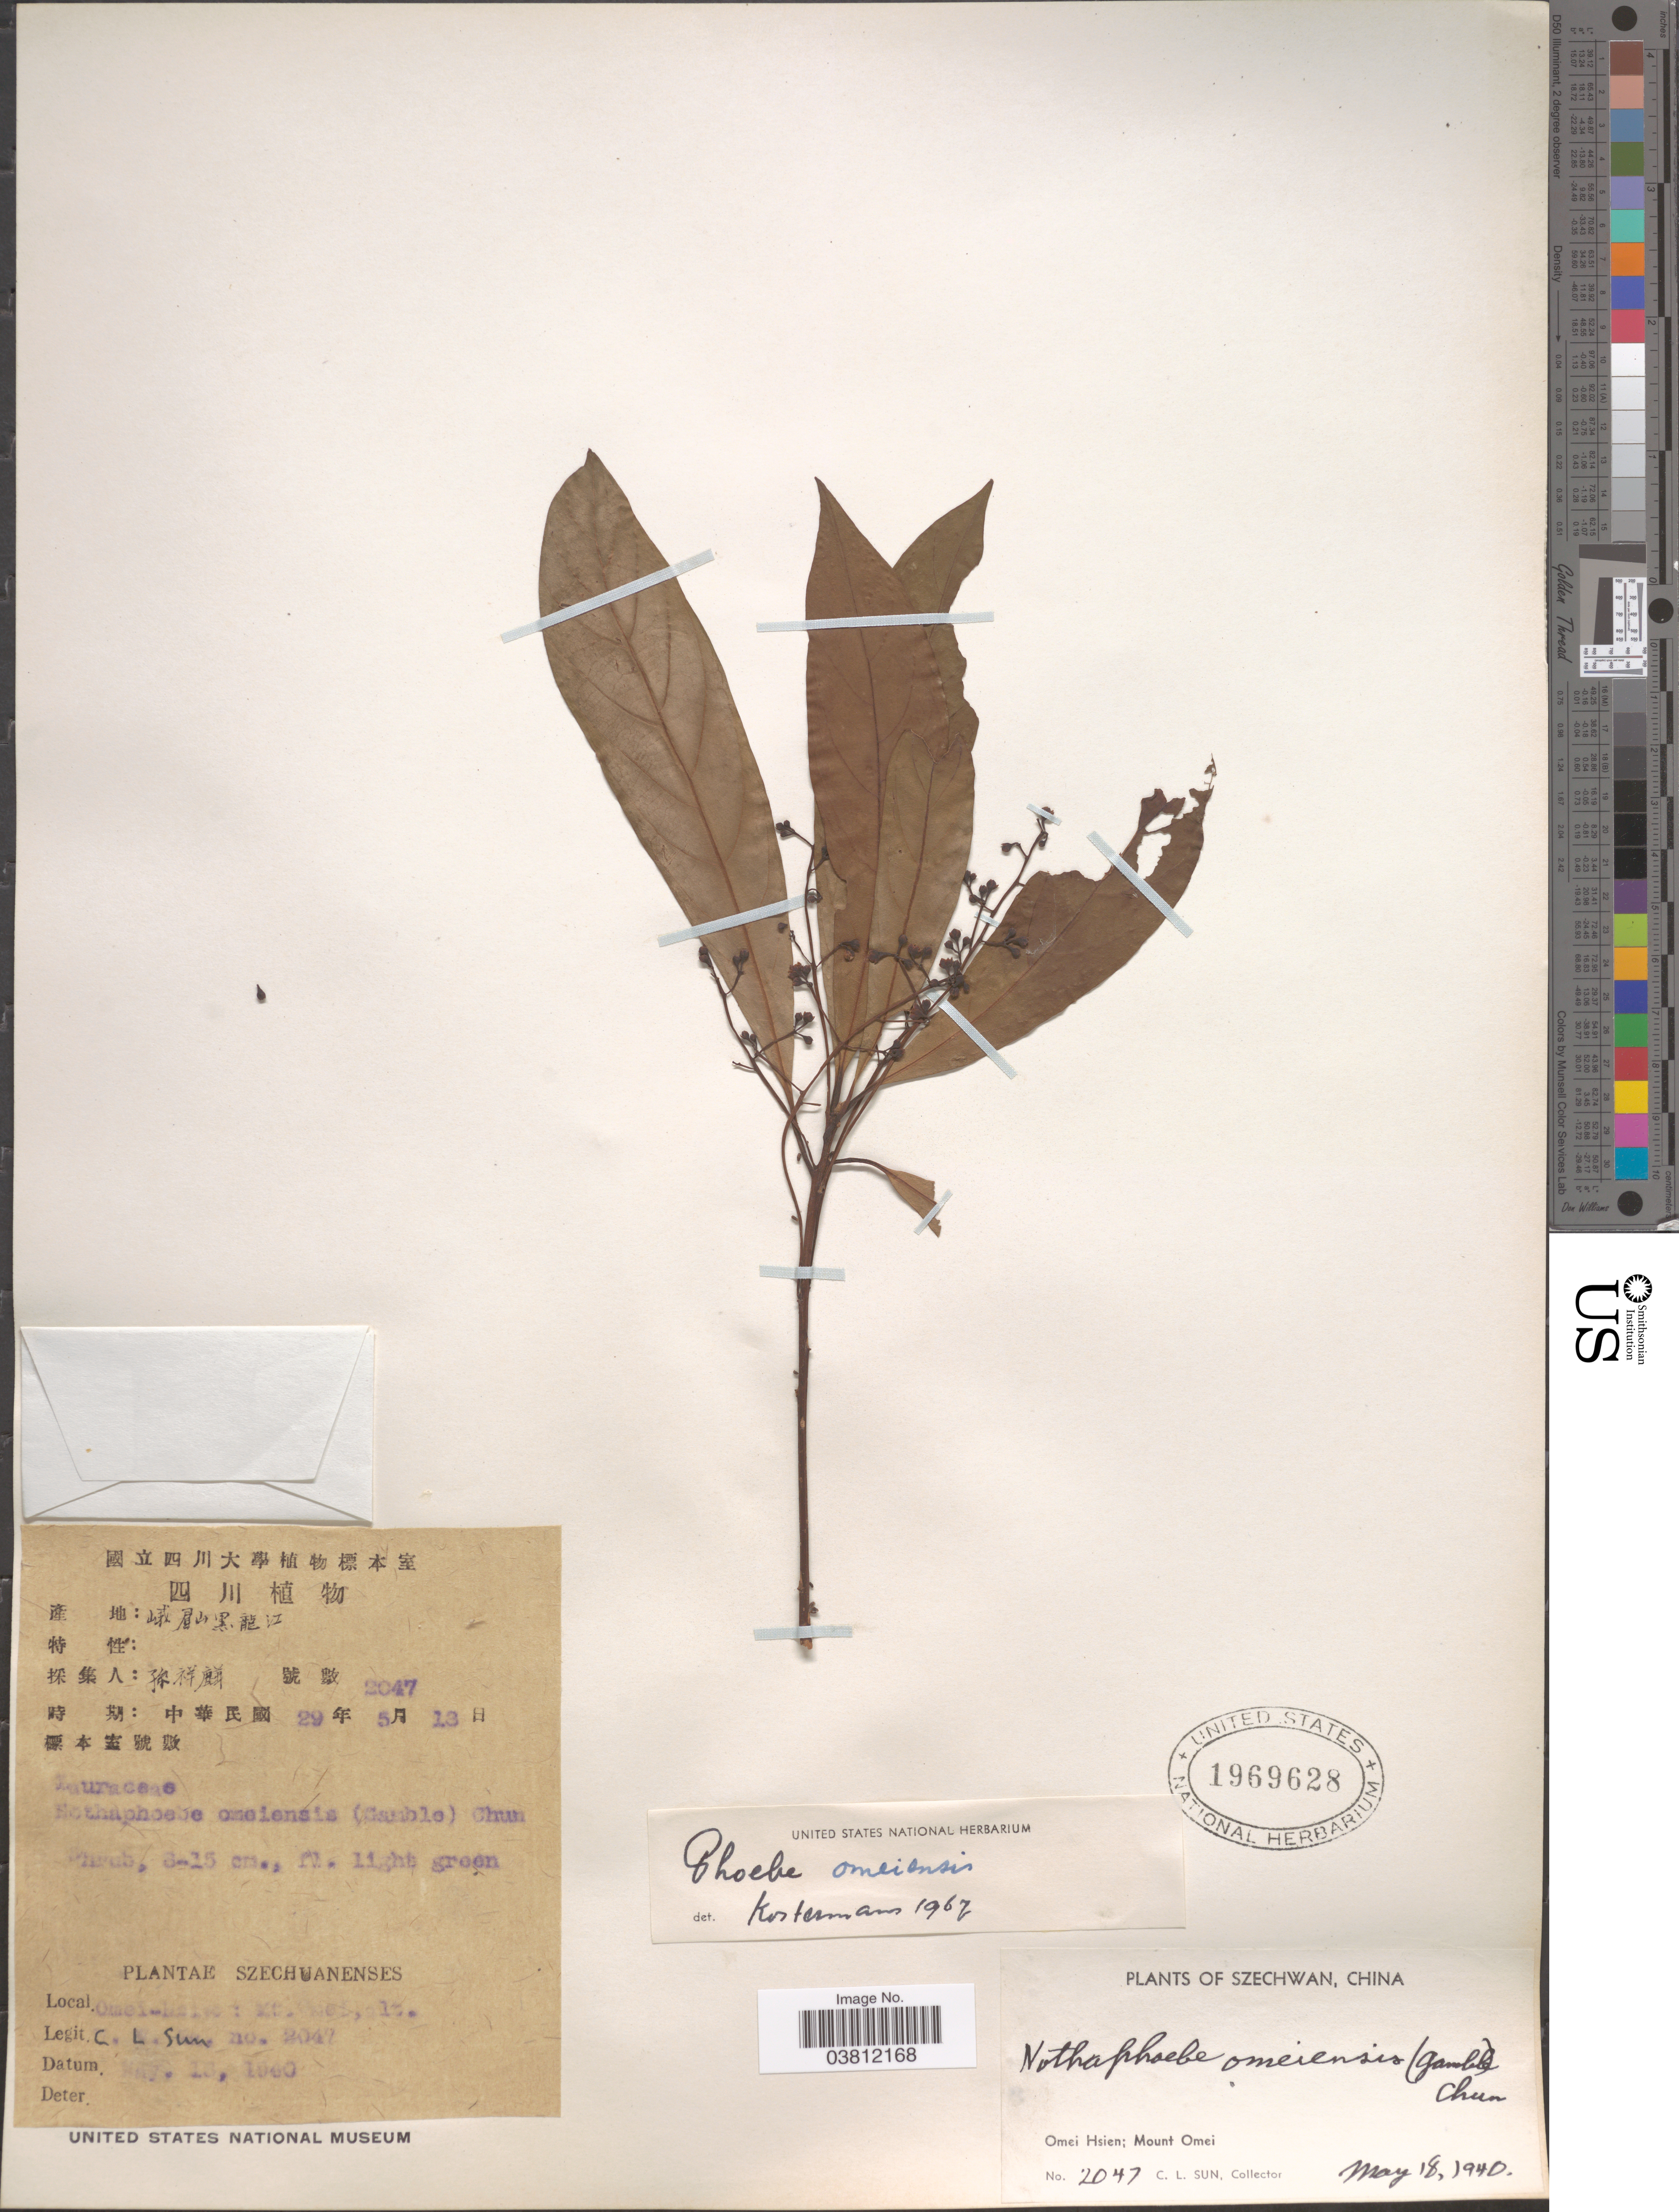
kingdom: Plantae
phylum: Tracheophyta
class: Magnoliopsida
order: Laurales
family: Lauraceae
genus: Phoebe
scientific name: Phoebe omeiensis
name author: Miao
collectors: C. Sun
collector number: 2047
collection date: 1940-05-18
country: China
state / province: Sichuan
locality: Szechwan. Omei Hsien; Mount Omei.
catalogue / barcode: US 1969628